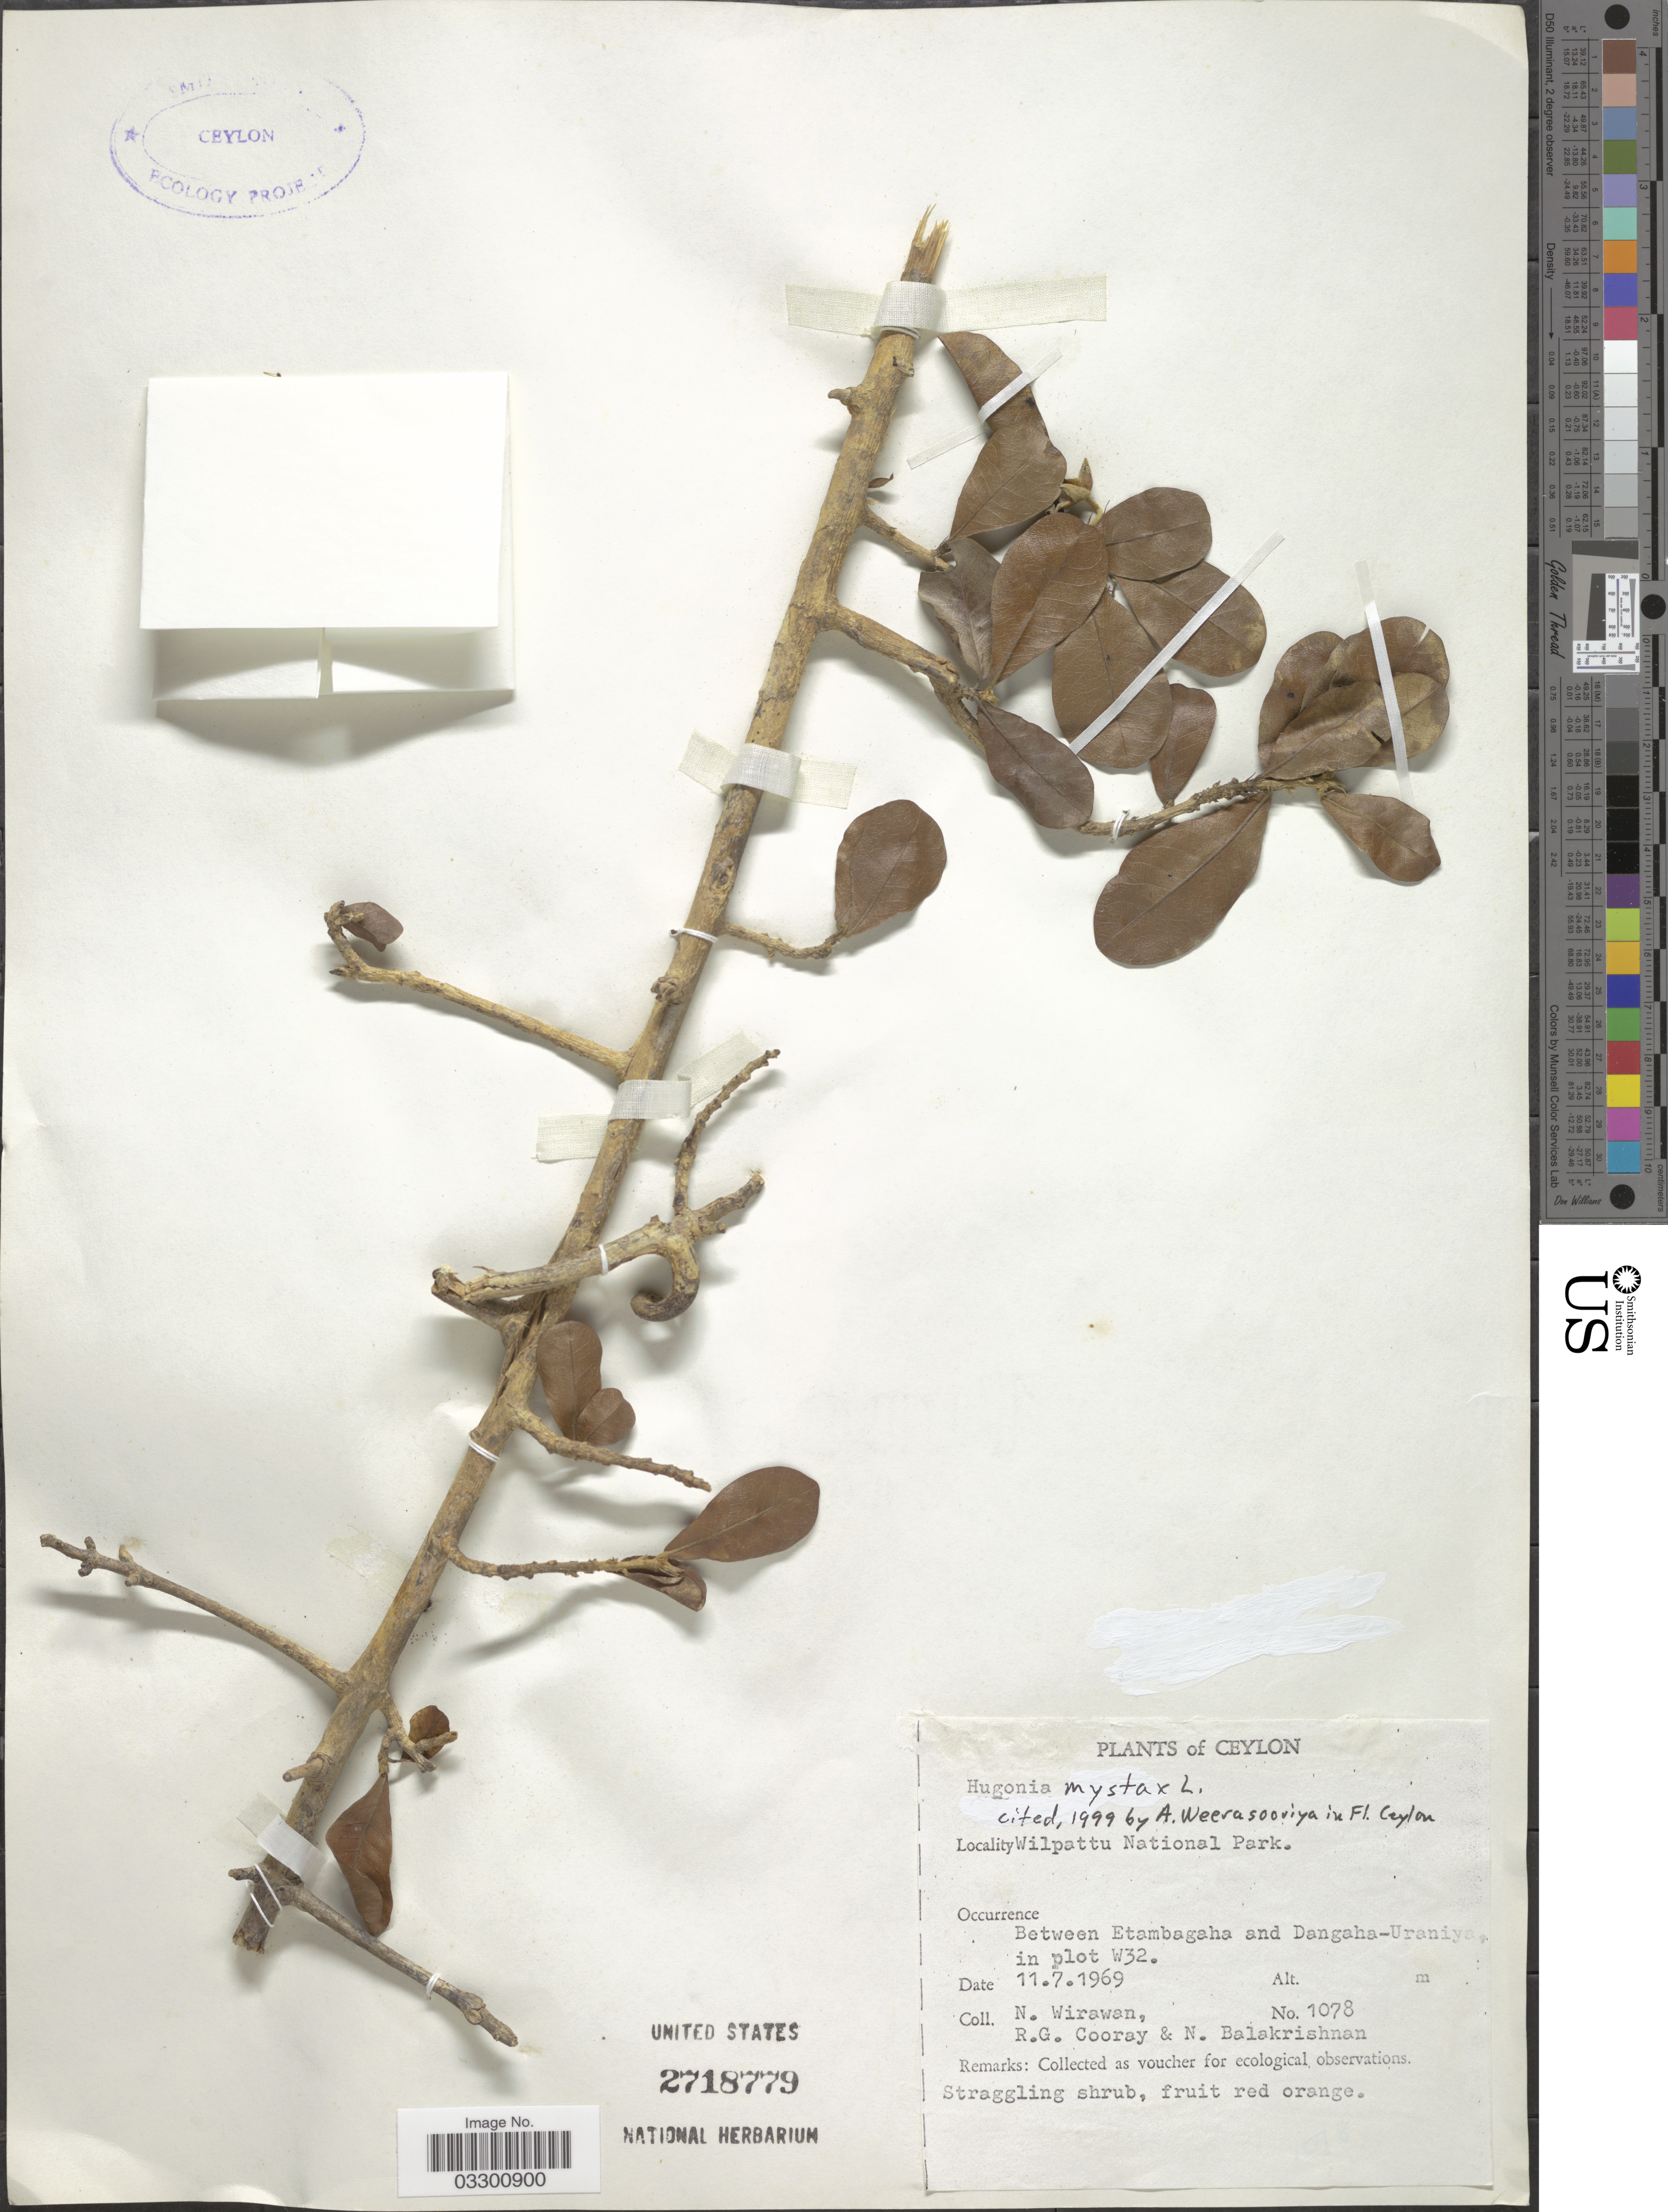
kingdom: Plantae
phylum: Tracheophyta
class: Magnoliopsida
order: Malpighiales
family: Linaceae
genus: Hugonia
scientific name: Hugonia mystax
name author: L.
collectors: N. Wirawan, R. Cooray & N. Balakrishnan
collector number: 1078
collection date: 1969-07-11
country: Sri Lanka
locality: Ceylon, Wilpattu National Park. Between Etambagaha and Dangaha-Uraniya, in plot W32.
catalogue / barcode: US 2718779